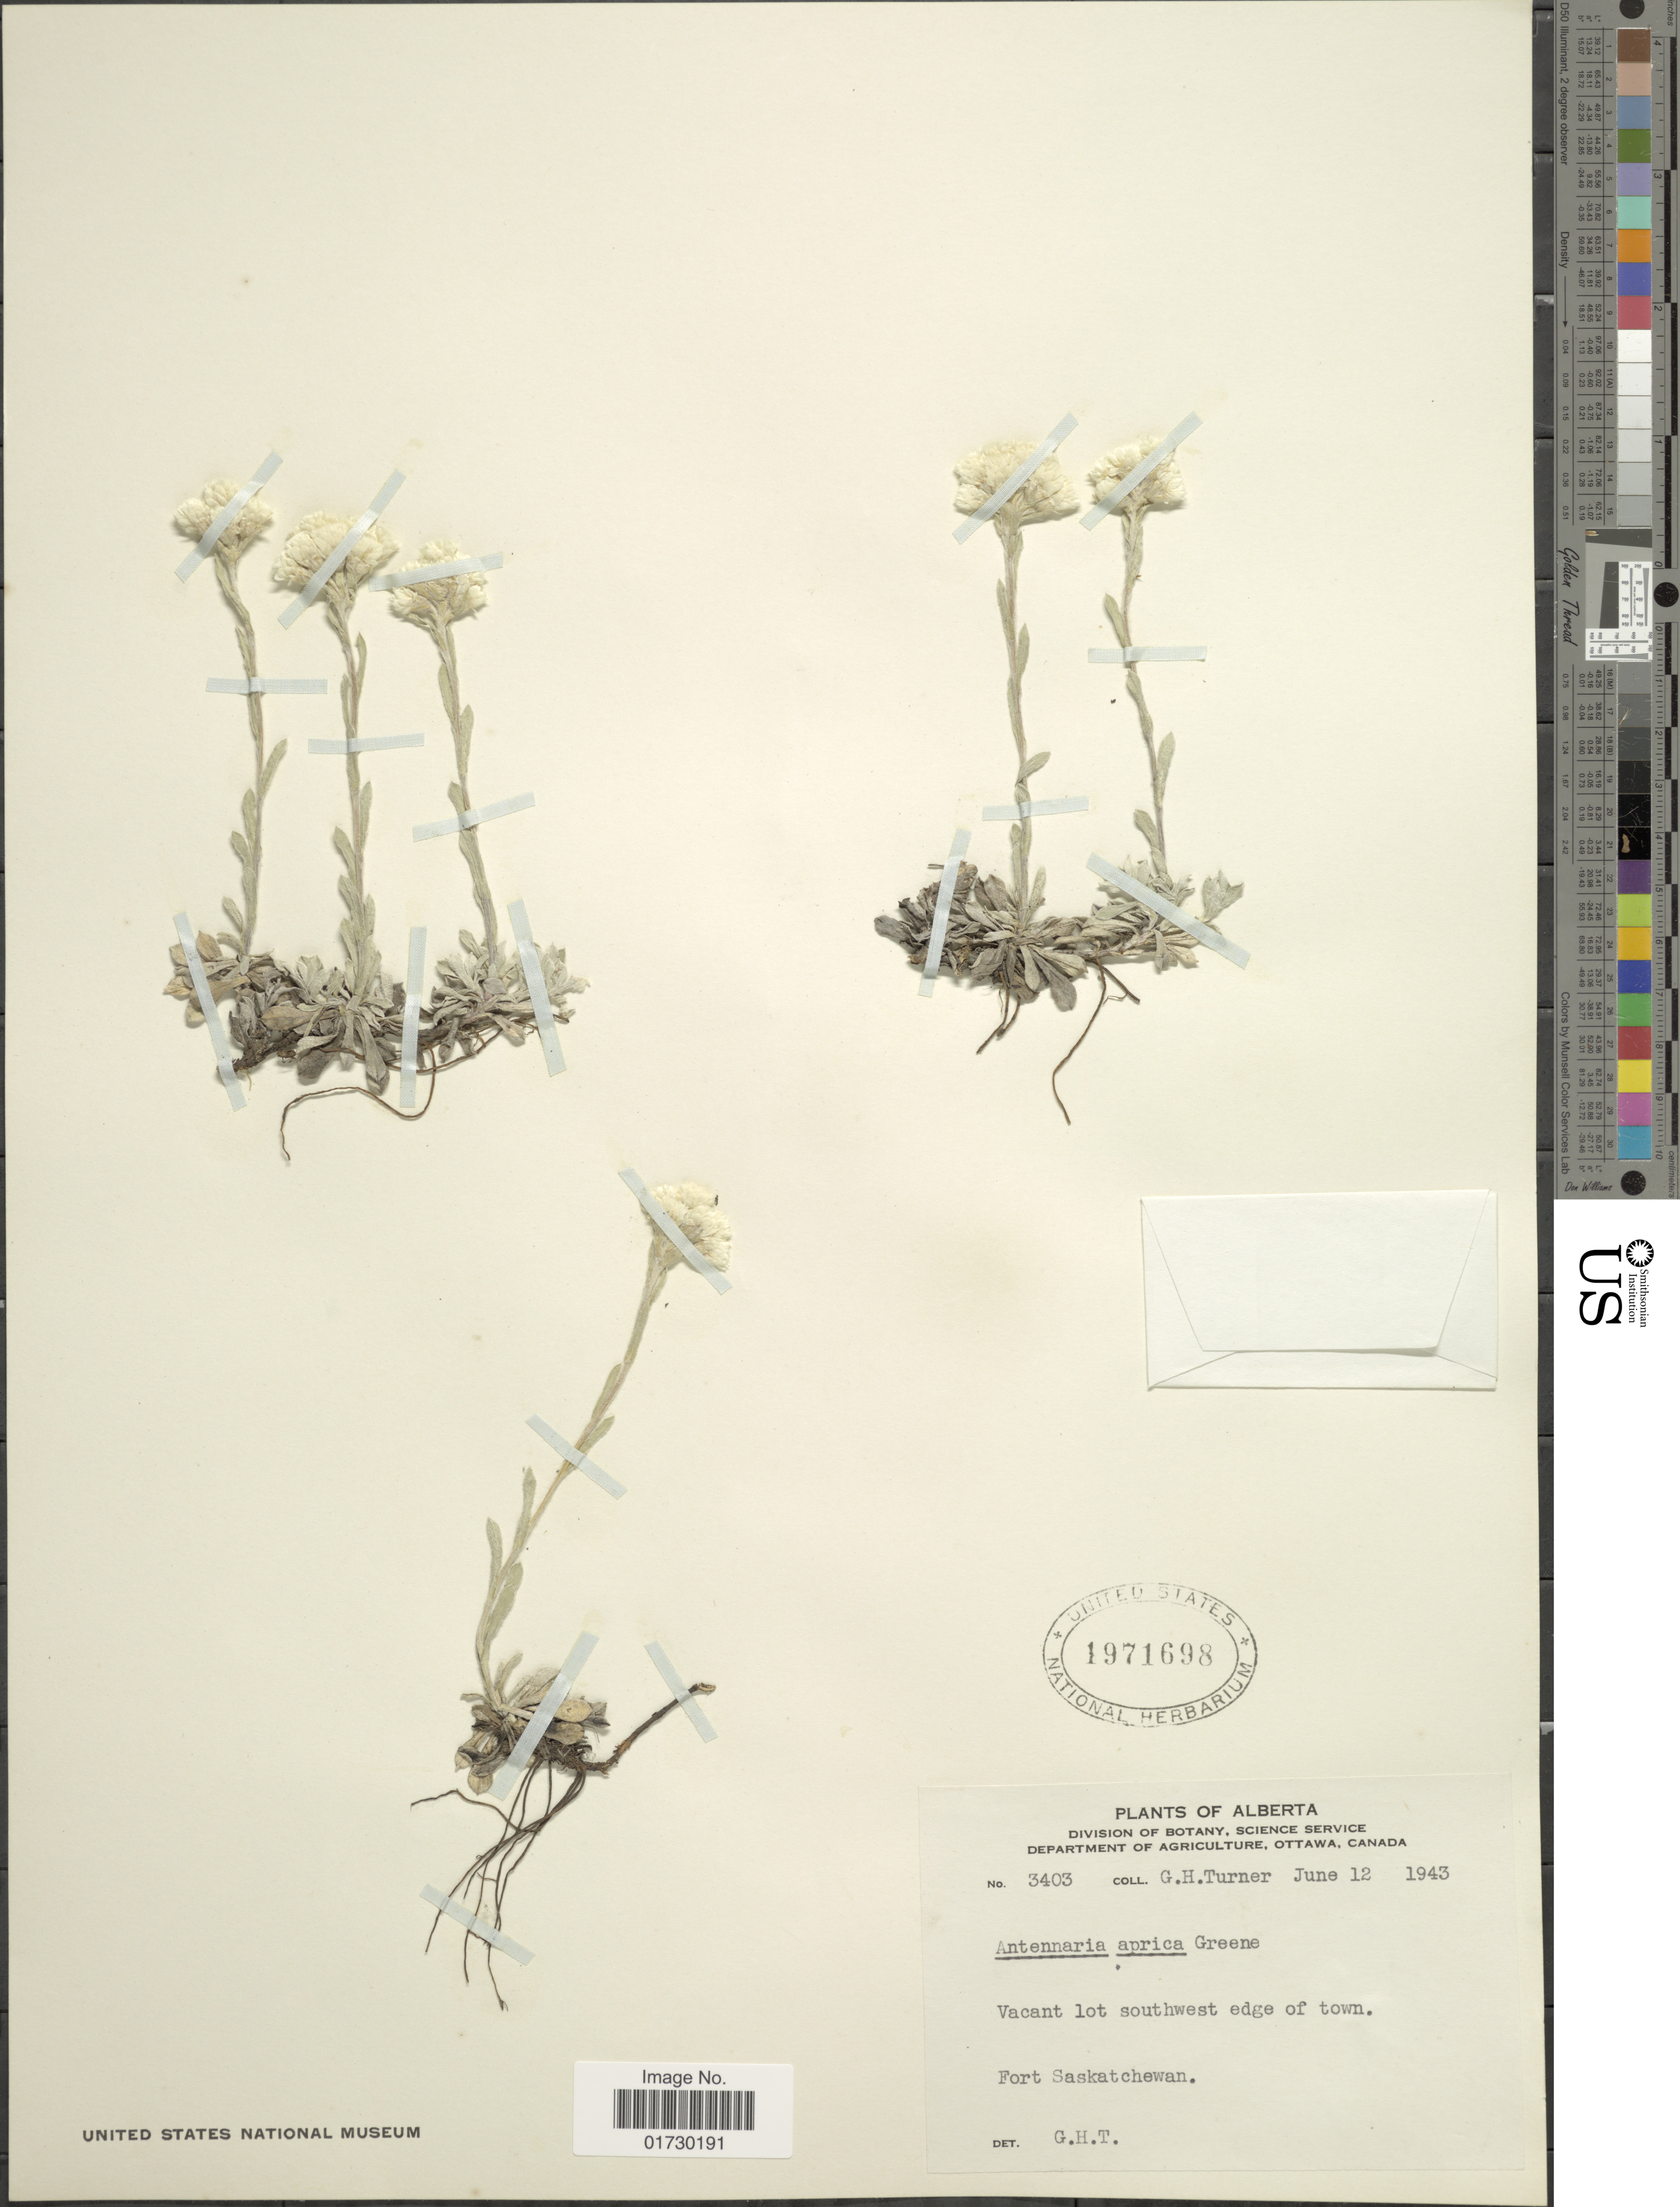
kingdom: Plantae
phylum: Tracheophyta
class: Magnoliopsida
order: Asterales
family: Asteraceae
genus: Antennaria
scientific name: Antennaria aprica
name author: Greene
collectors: G. H. Turner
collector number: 3403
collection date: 1943-06-12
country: Canada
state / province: Alberta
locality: Vacant lot southwest edge of town, Fort Saskatchewan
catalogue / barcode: US 1971698